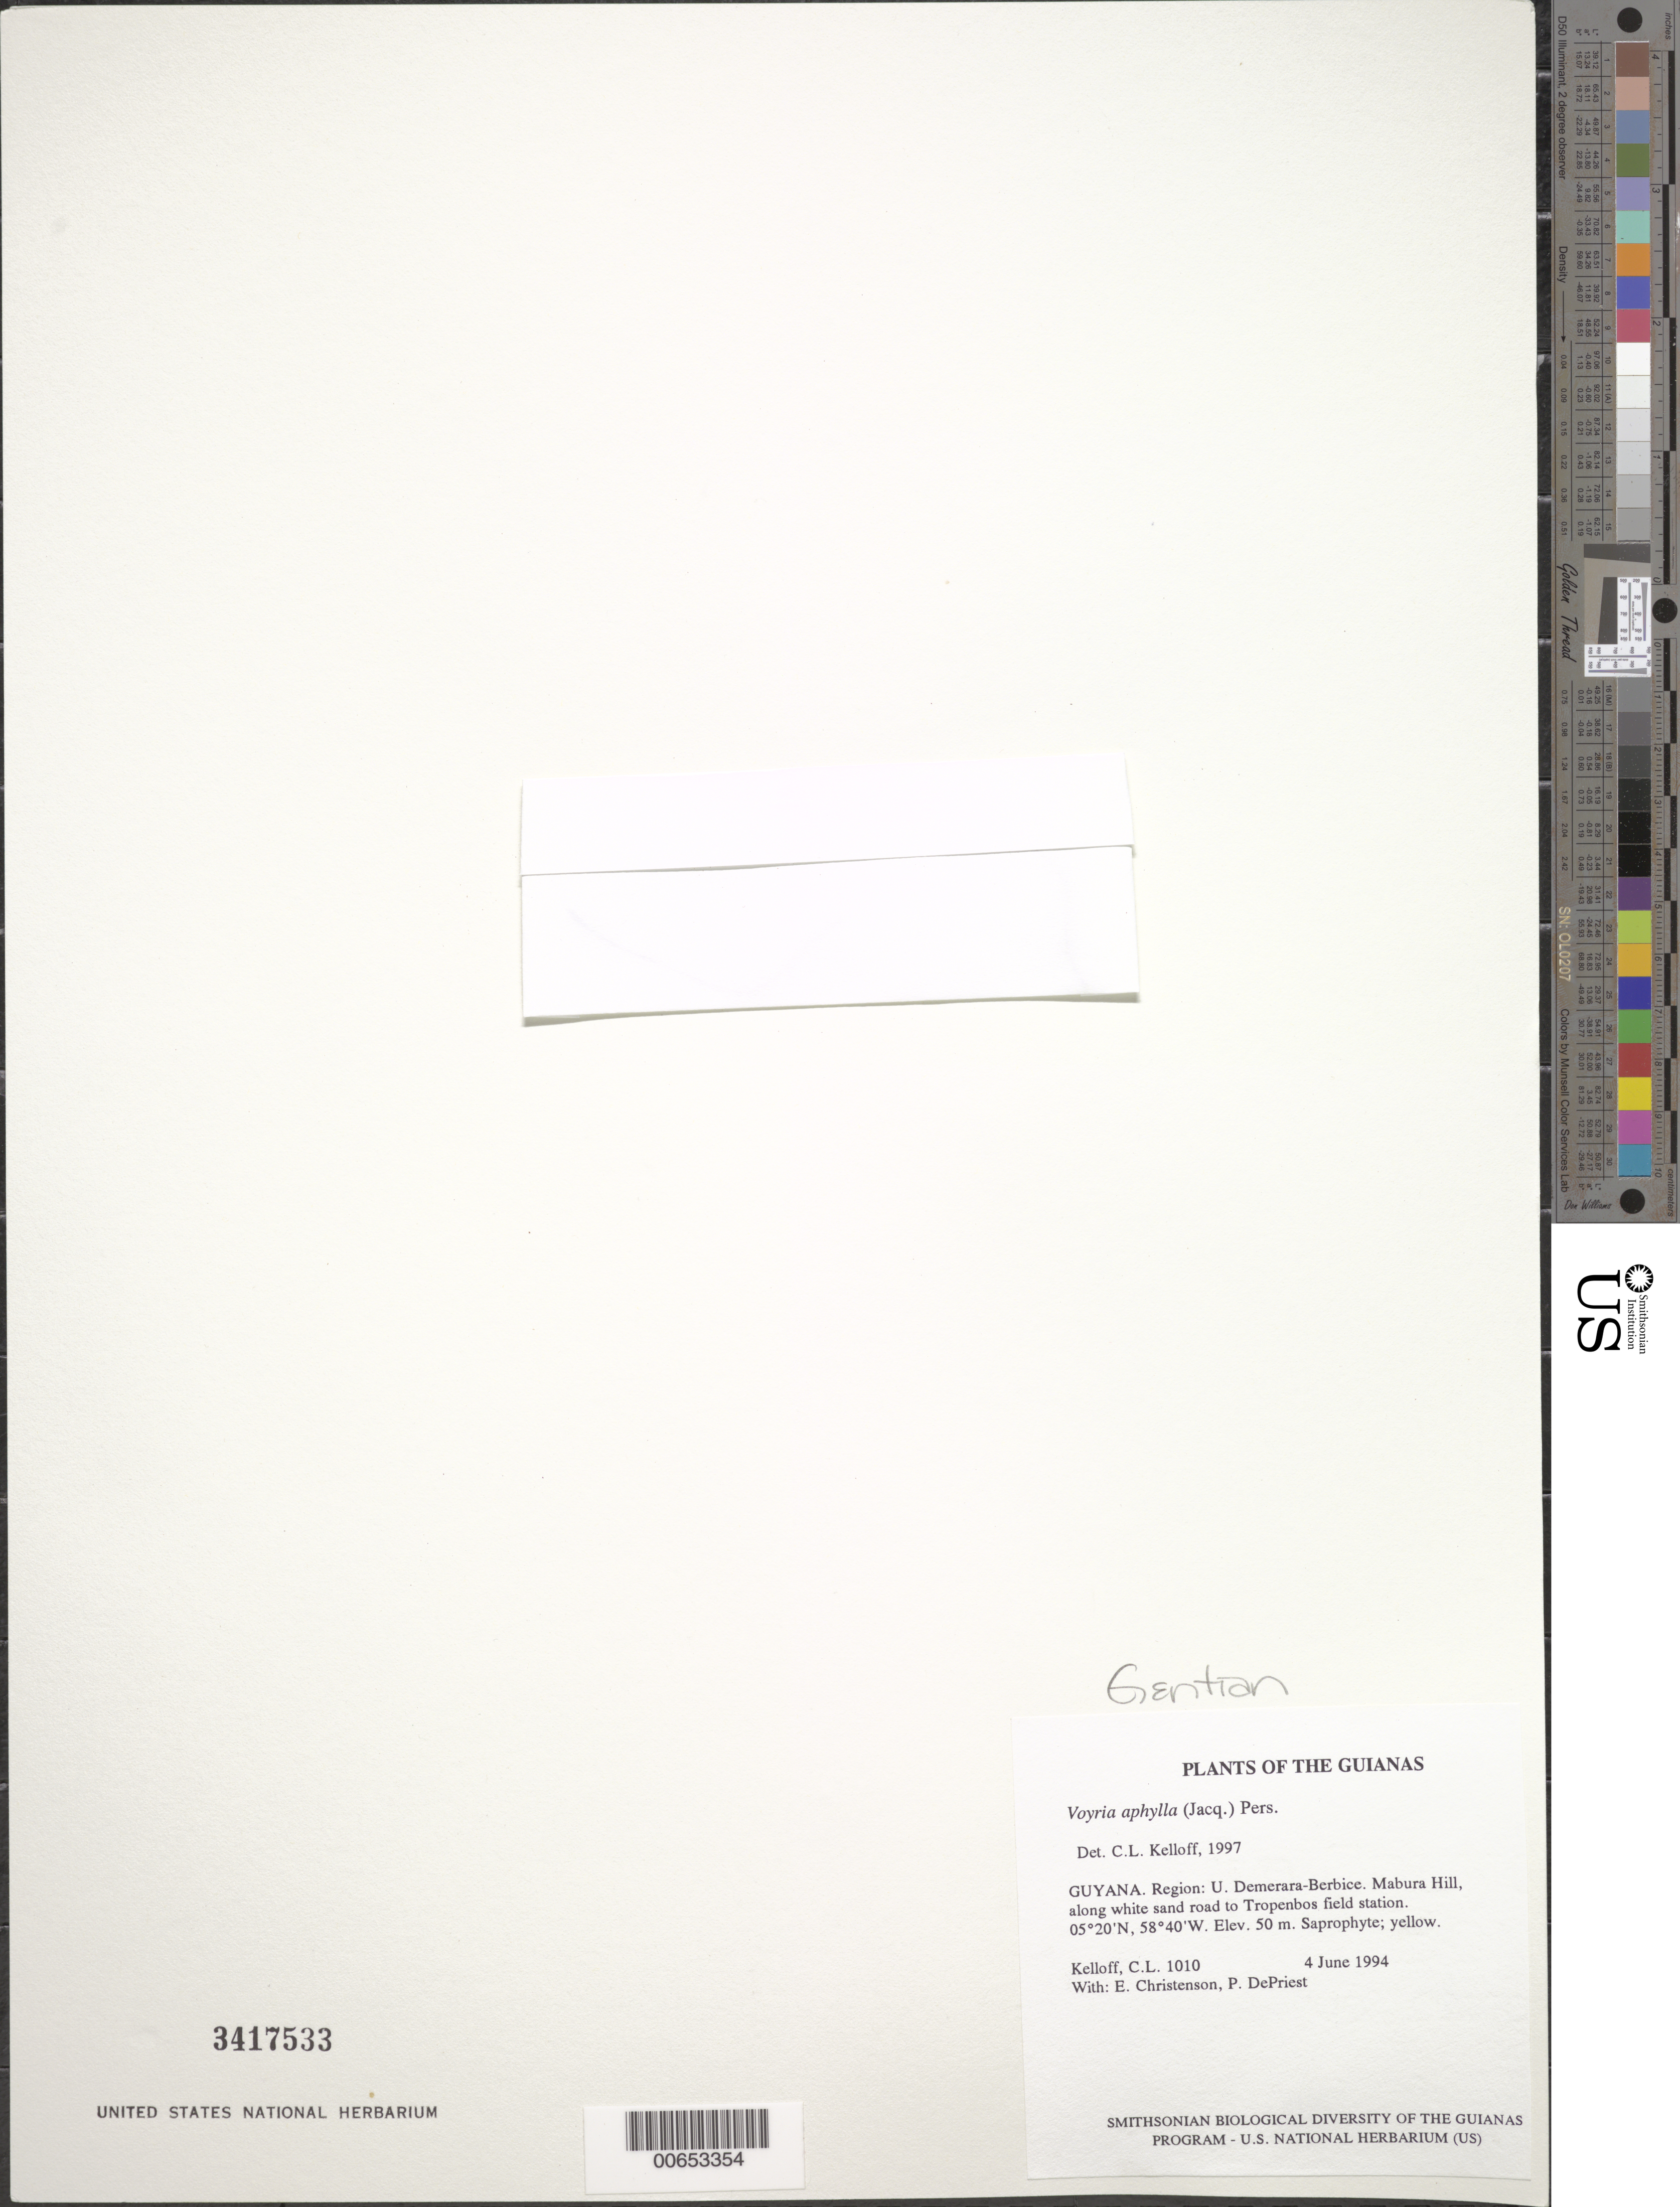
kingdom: Plantae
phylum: Tracheophyta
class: Magnoliopsida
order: Gentianales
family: Gentianaceae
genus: Voyria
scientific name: Voyria aphylla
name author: (Jacq.) Pers.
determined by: Kelloff, Carol L., (US), Smithsonian Institution - National Museum of Natural History (UNITED STATES)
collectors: C. L. Kelloff, E. A. Christenson & P. DePriest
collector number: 1010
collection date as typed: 4 June 1994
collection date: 1994-06-04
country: Guyana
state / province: U. Demerara-Berbice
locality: Mabura Hill, along white sand road to Tropenbos field station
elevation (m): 50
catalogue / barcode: US 3417533